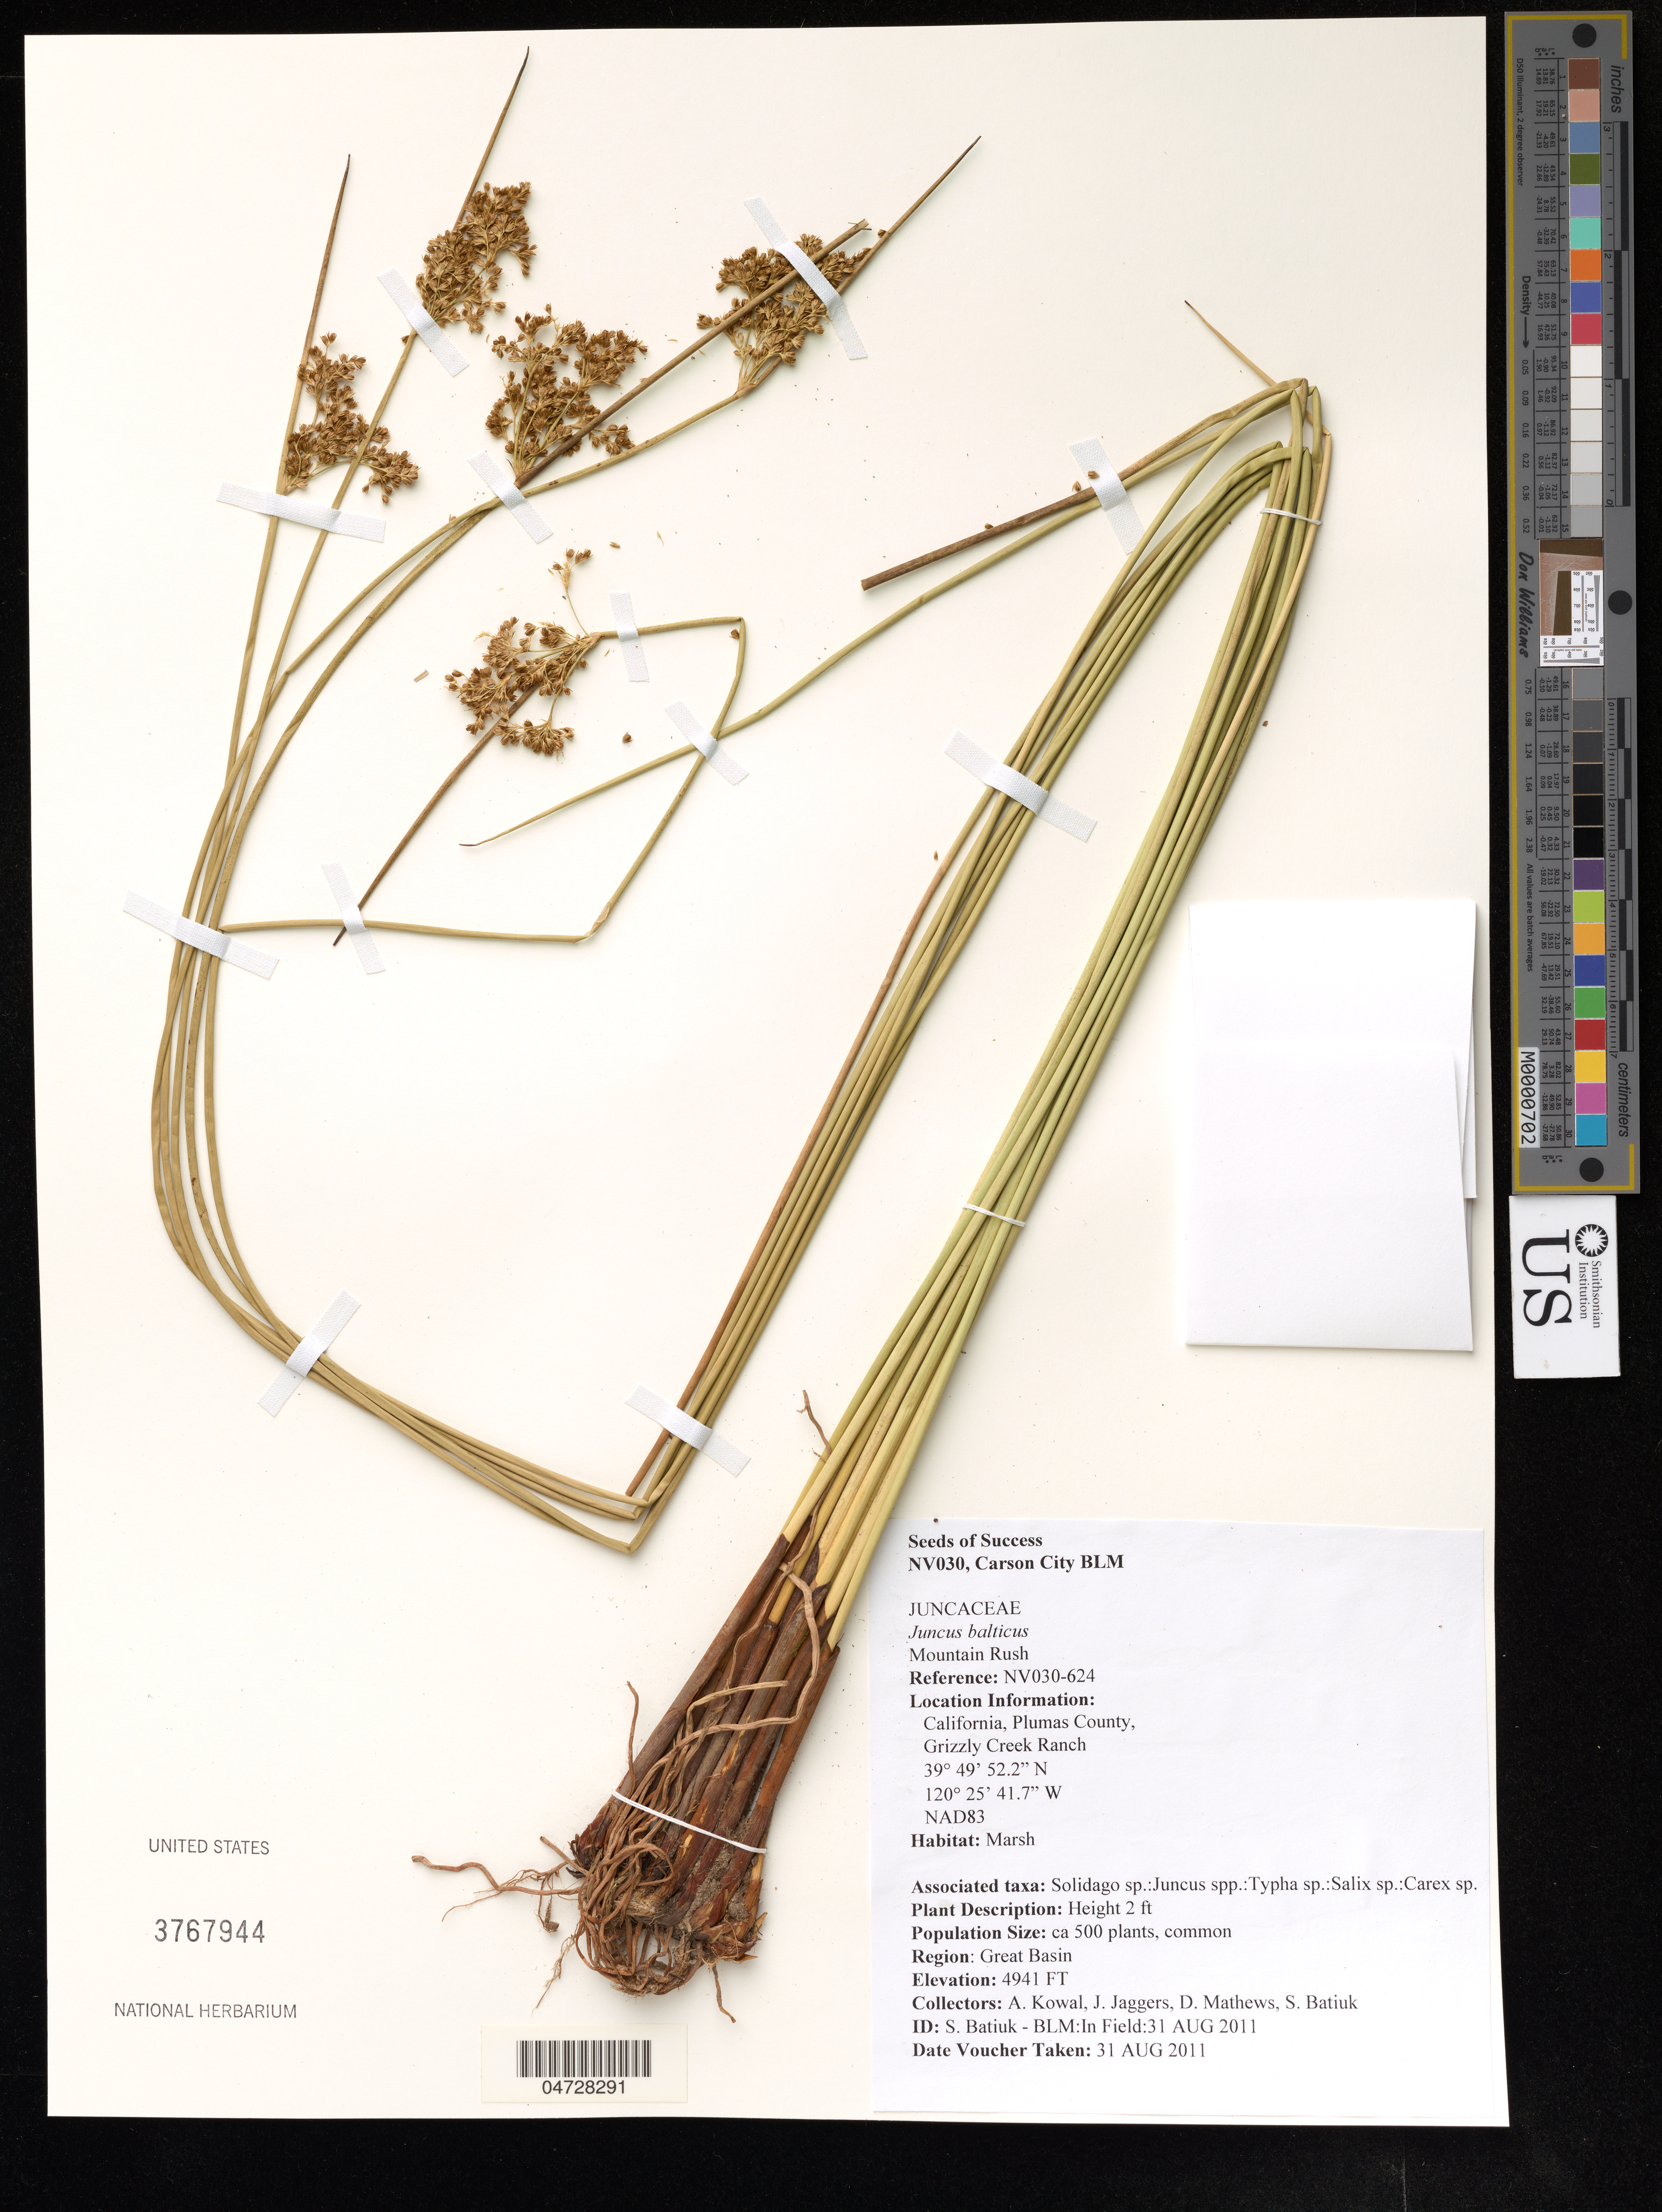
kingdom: Plantae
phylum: Tracheophyta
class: Liliopsida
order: Poales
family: Juncaceae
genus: Juncus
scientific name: Juncus balticus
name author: Willd.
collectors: A. Kowal, J. Jaggers, D. Mathews & S. Batiuk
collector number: NV030-624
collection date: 2011-08-31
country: United States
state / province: California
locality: Plumas County, Grizzly Creek Ranch.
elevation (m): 1506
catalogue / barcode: US 3767944